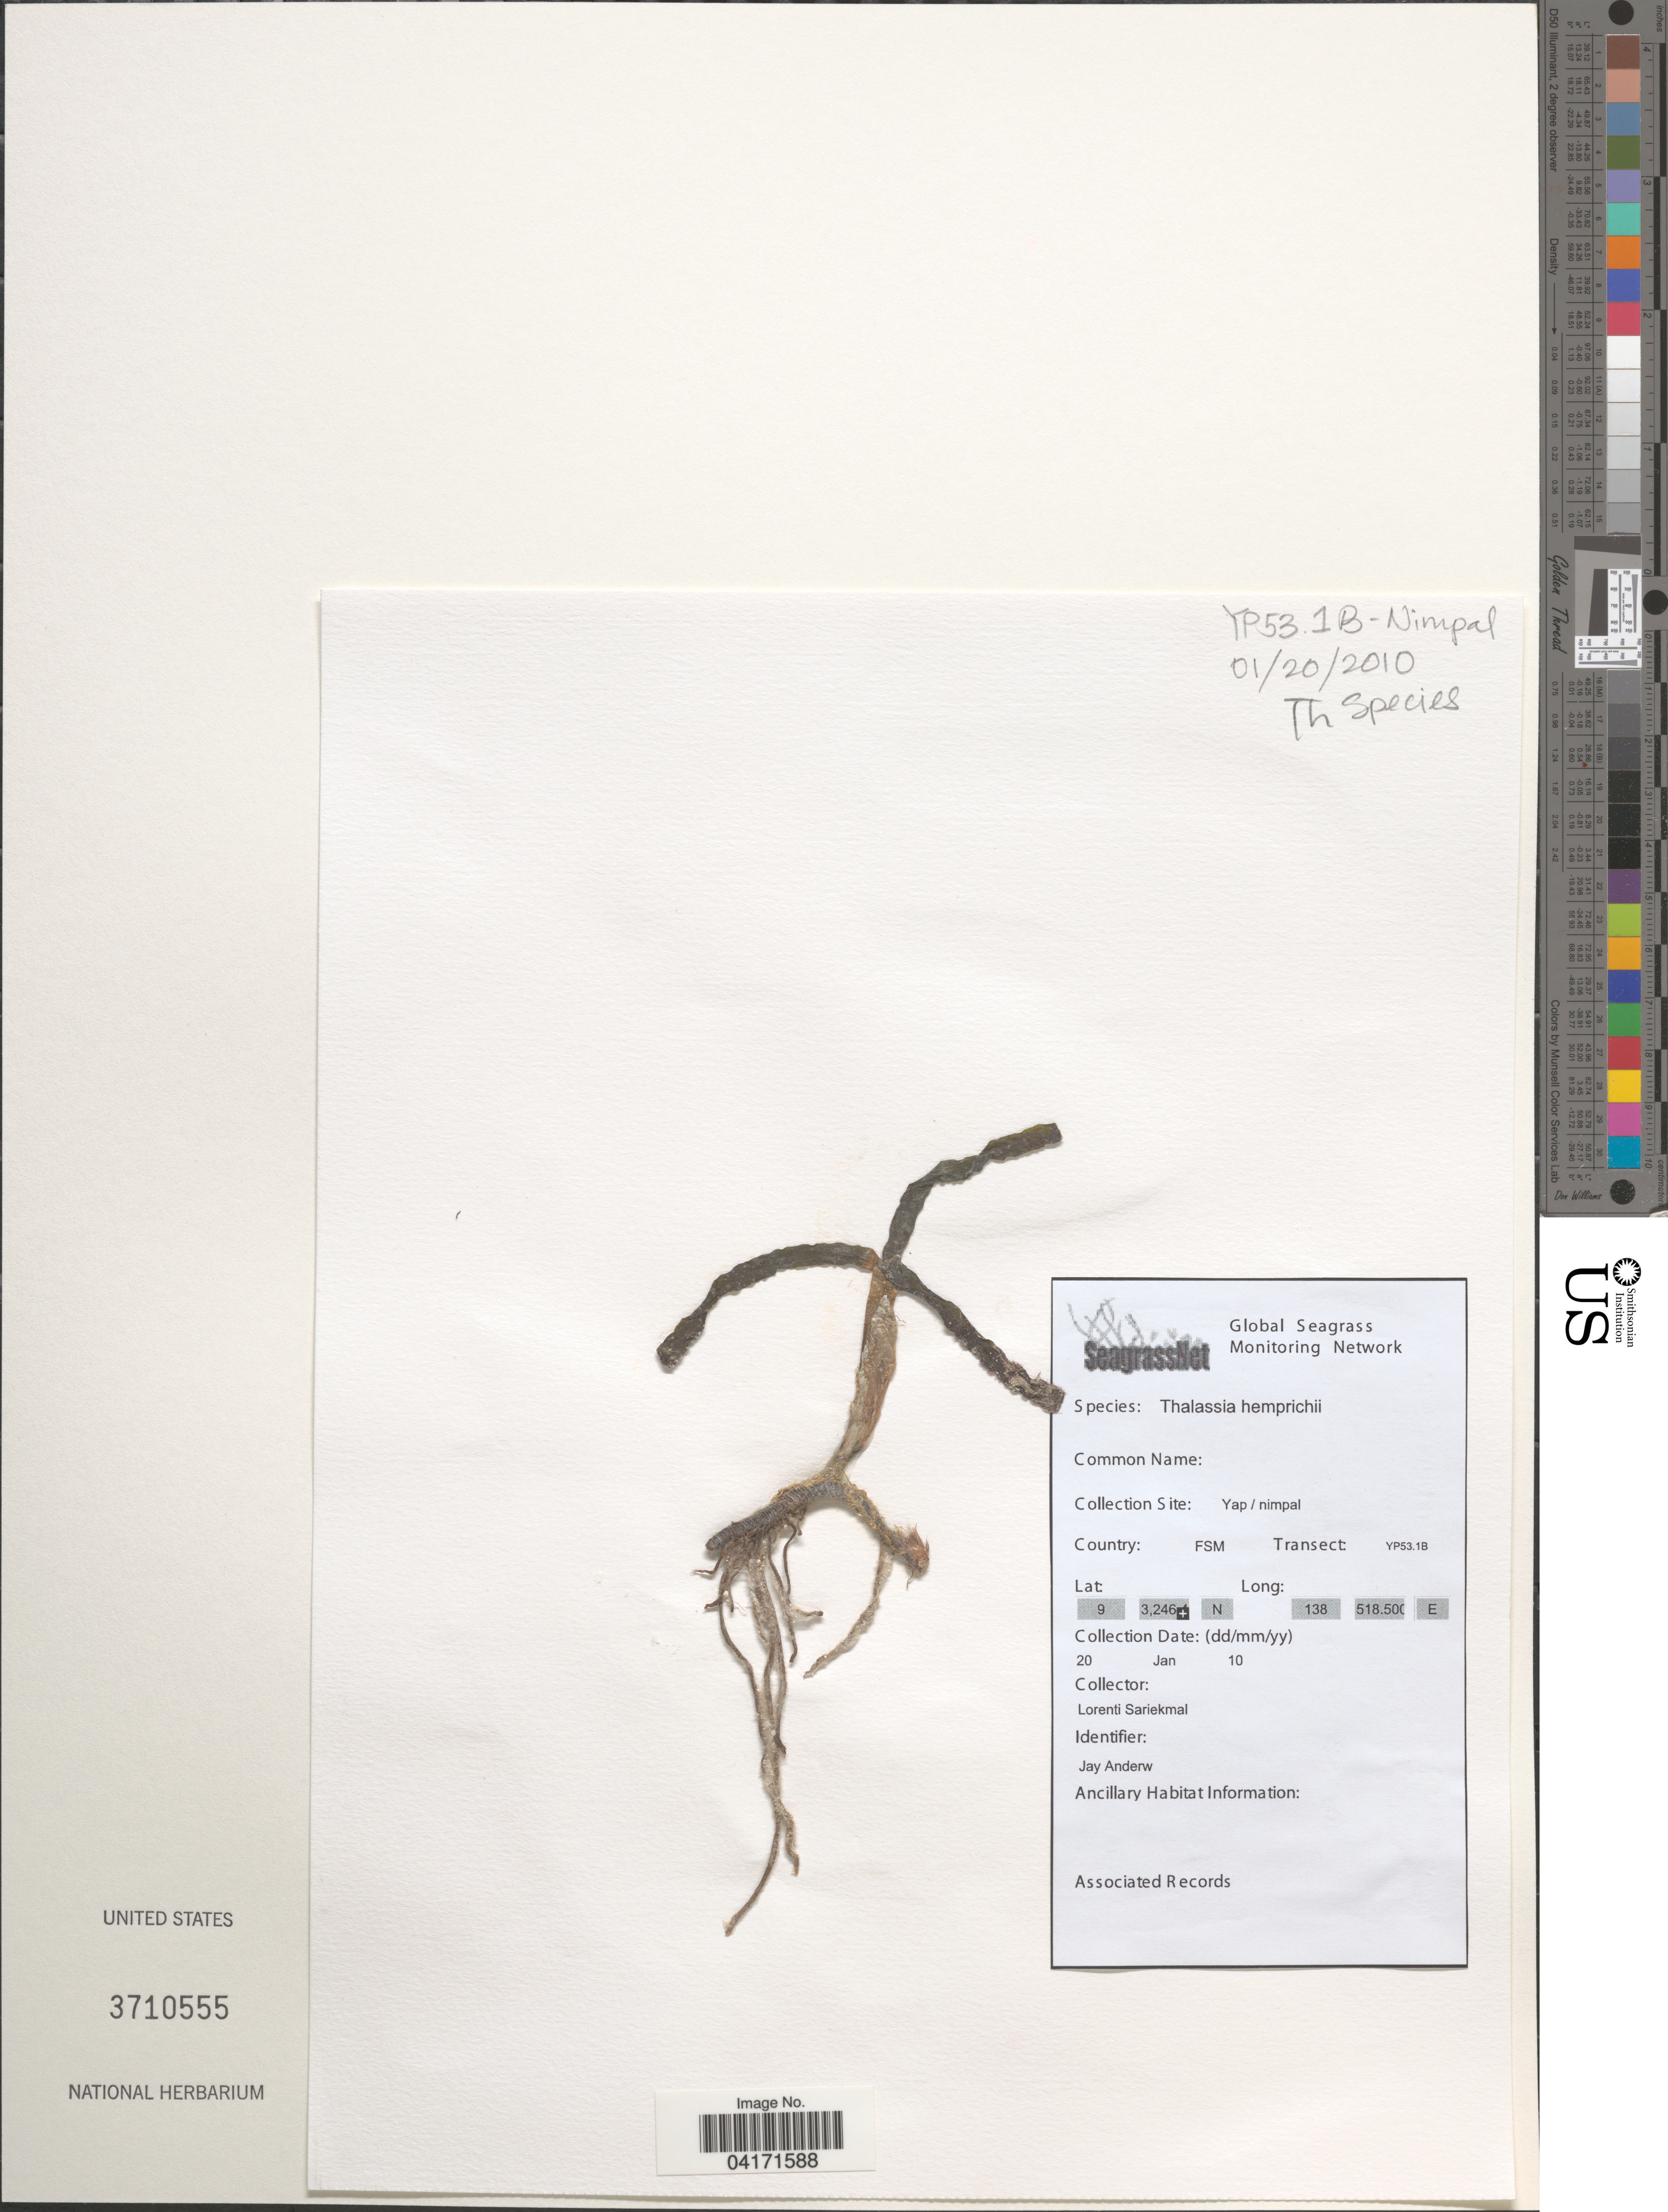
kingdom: Plantae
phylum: Tracheophyta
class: Liliopsida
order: Alismatales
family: Hydrocharitaceae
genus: Thalassia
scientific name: Thalassia hemprichii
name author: Asch.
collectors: L. Sariekmal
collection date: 2010-01-20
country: Micronesia, Federated States of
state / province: Yap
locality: Nimpal. FSM. Transect: YP53.1B.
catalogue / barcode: US 3710555